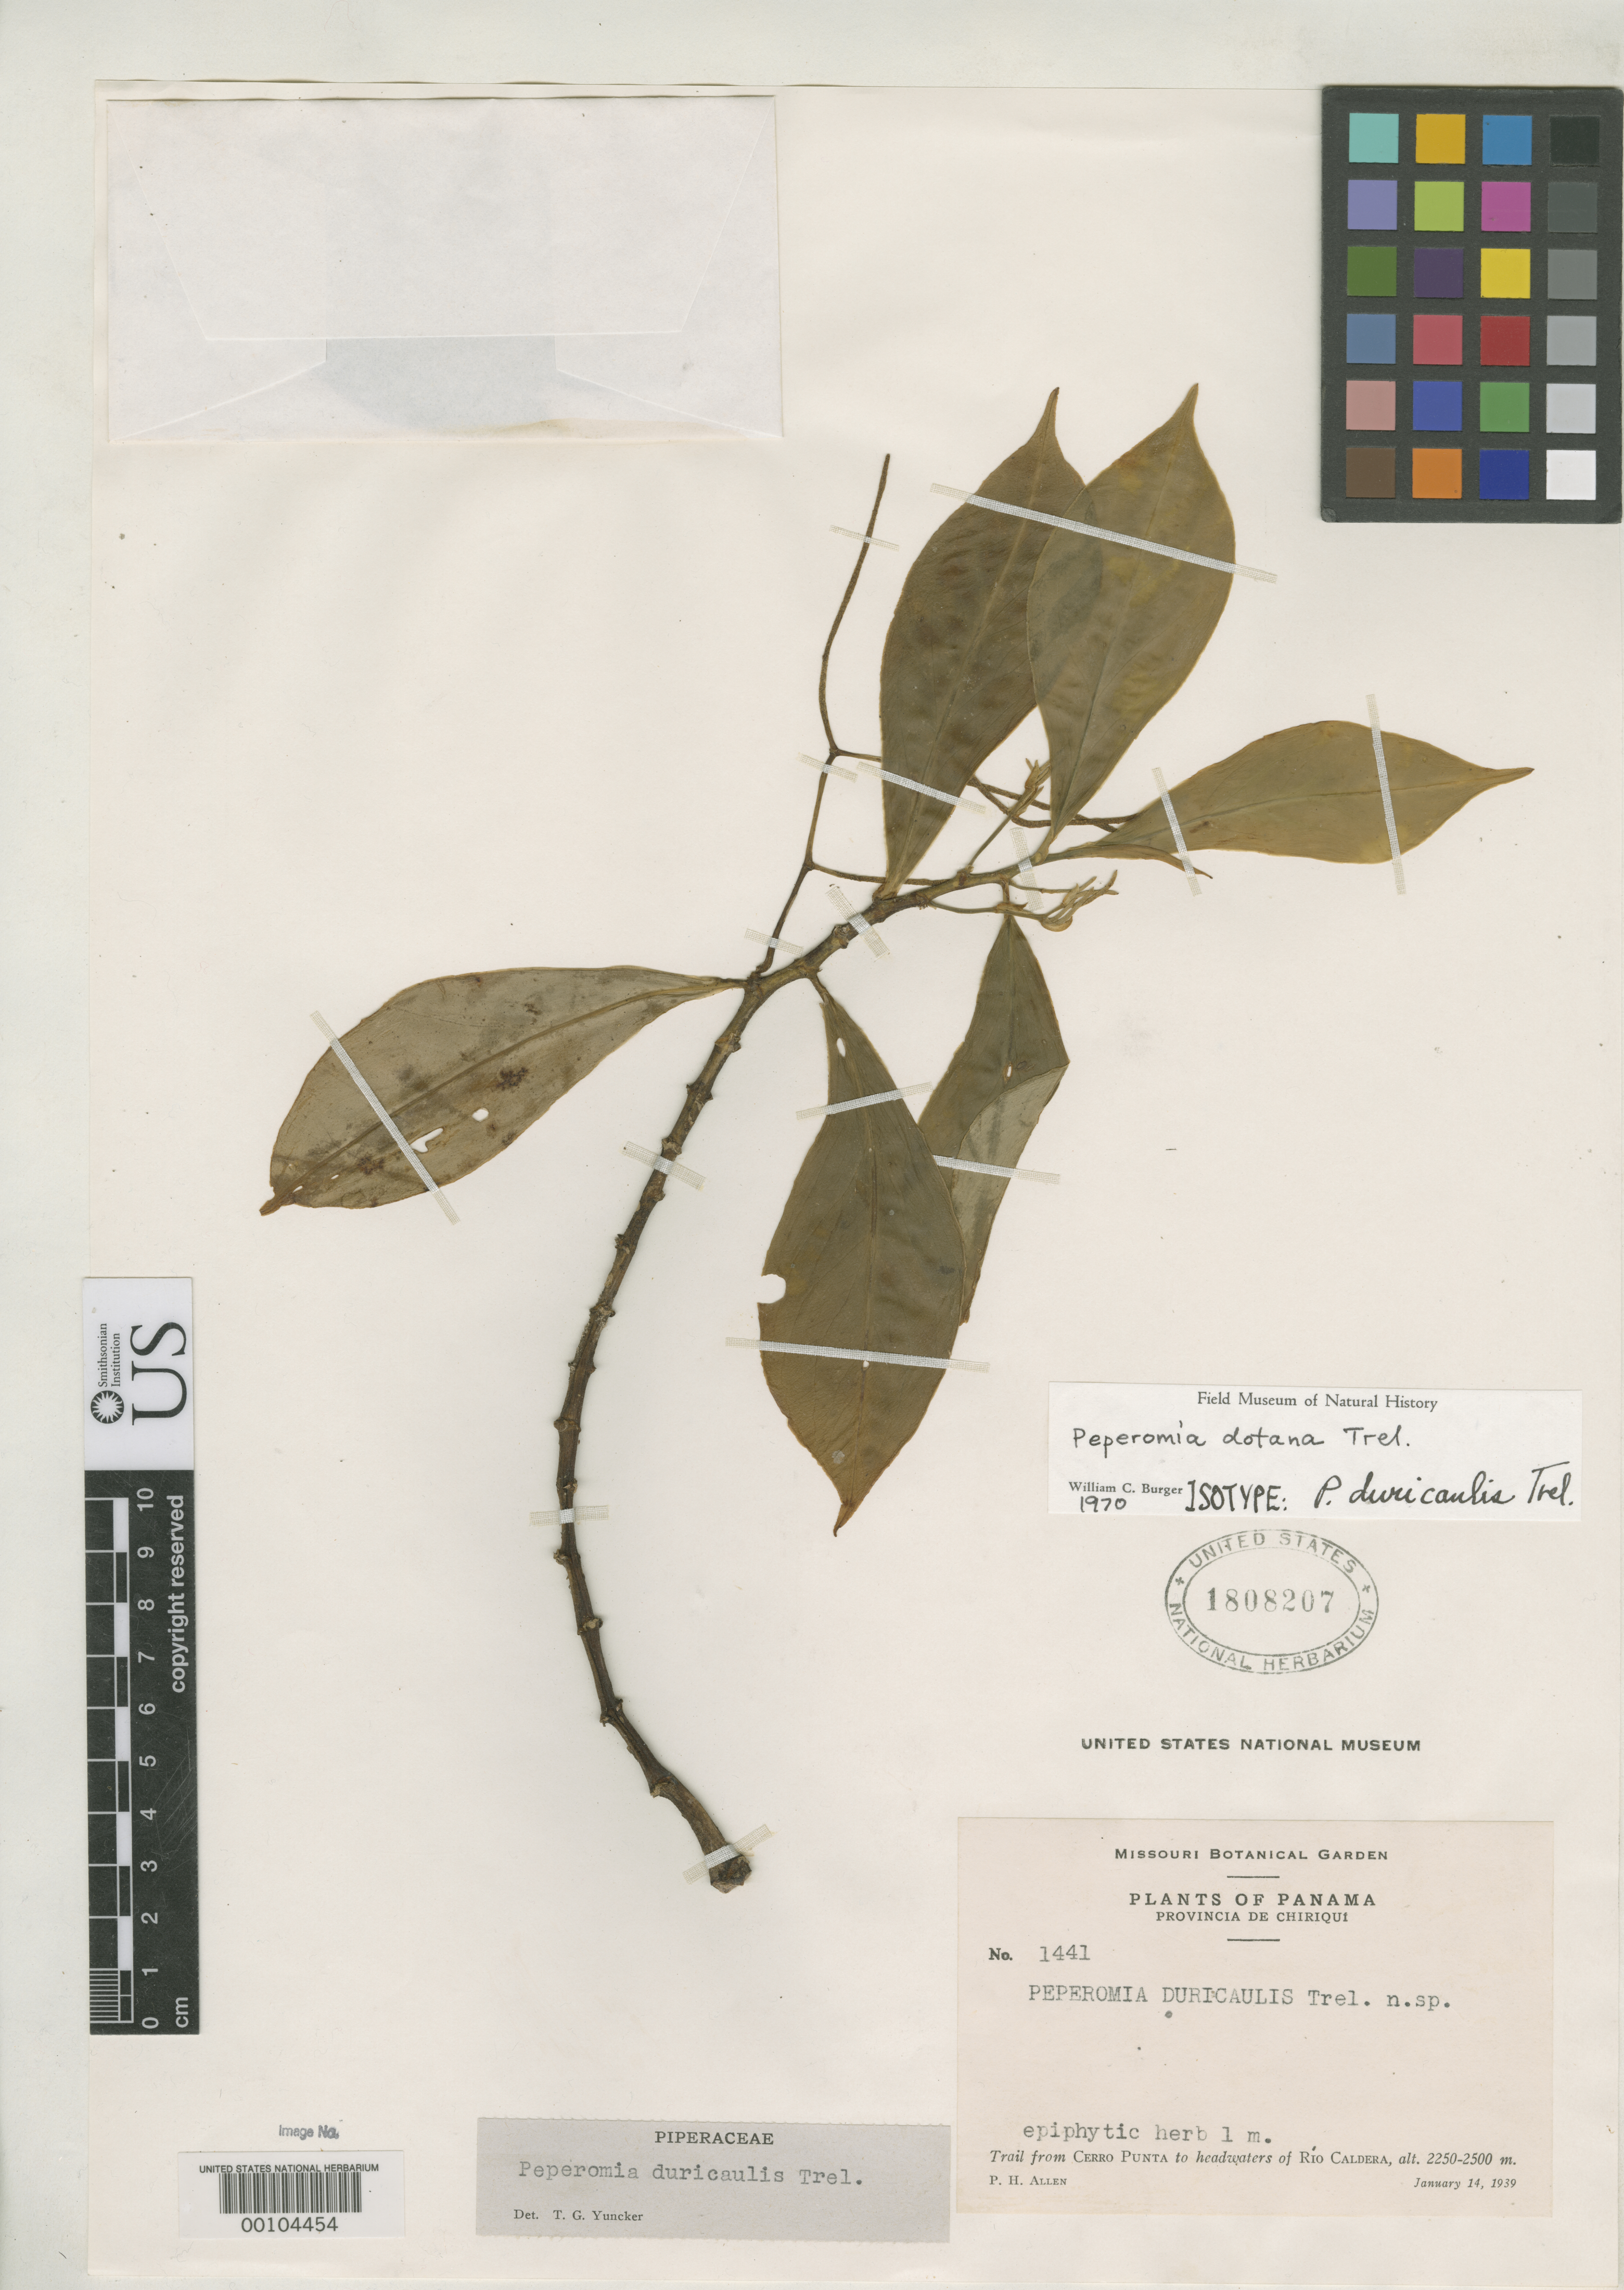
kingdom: Plantae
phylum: Tracheophyta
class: Magnoliopsida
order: Piperales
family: Piperaceae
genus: Peperomia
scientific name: Peperomia duricaulis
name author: Trel. in Woodson & Schery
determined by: Jiménez, José Estaban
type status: Isotype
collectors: P. H. Allen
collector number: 1441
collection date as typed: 14 Jan 1939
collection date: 1939-01-14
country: Panama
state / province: Chiriquí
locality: Trail from Punta to headwaters of Rio Caldera.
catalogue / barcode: US 1808207